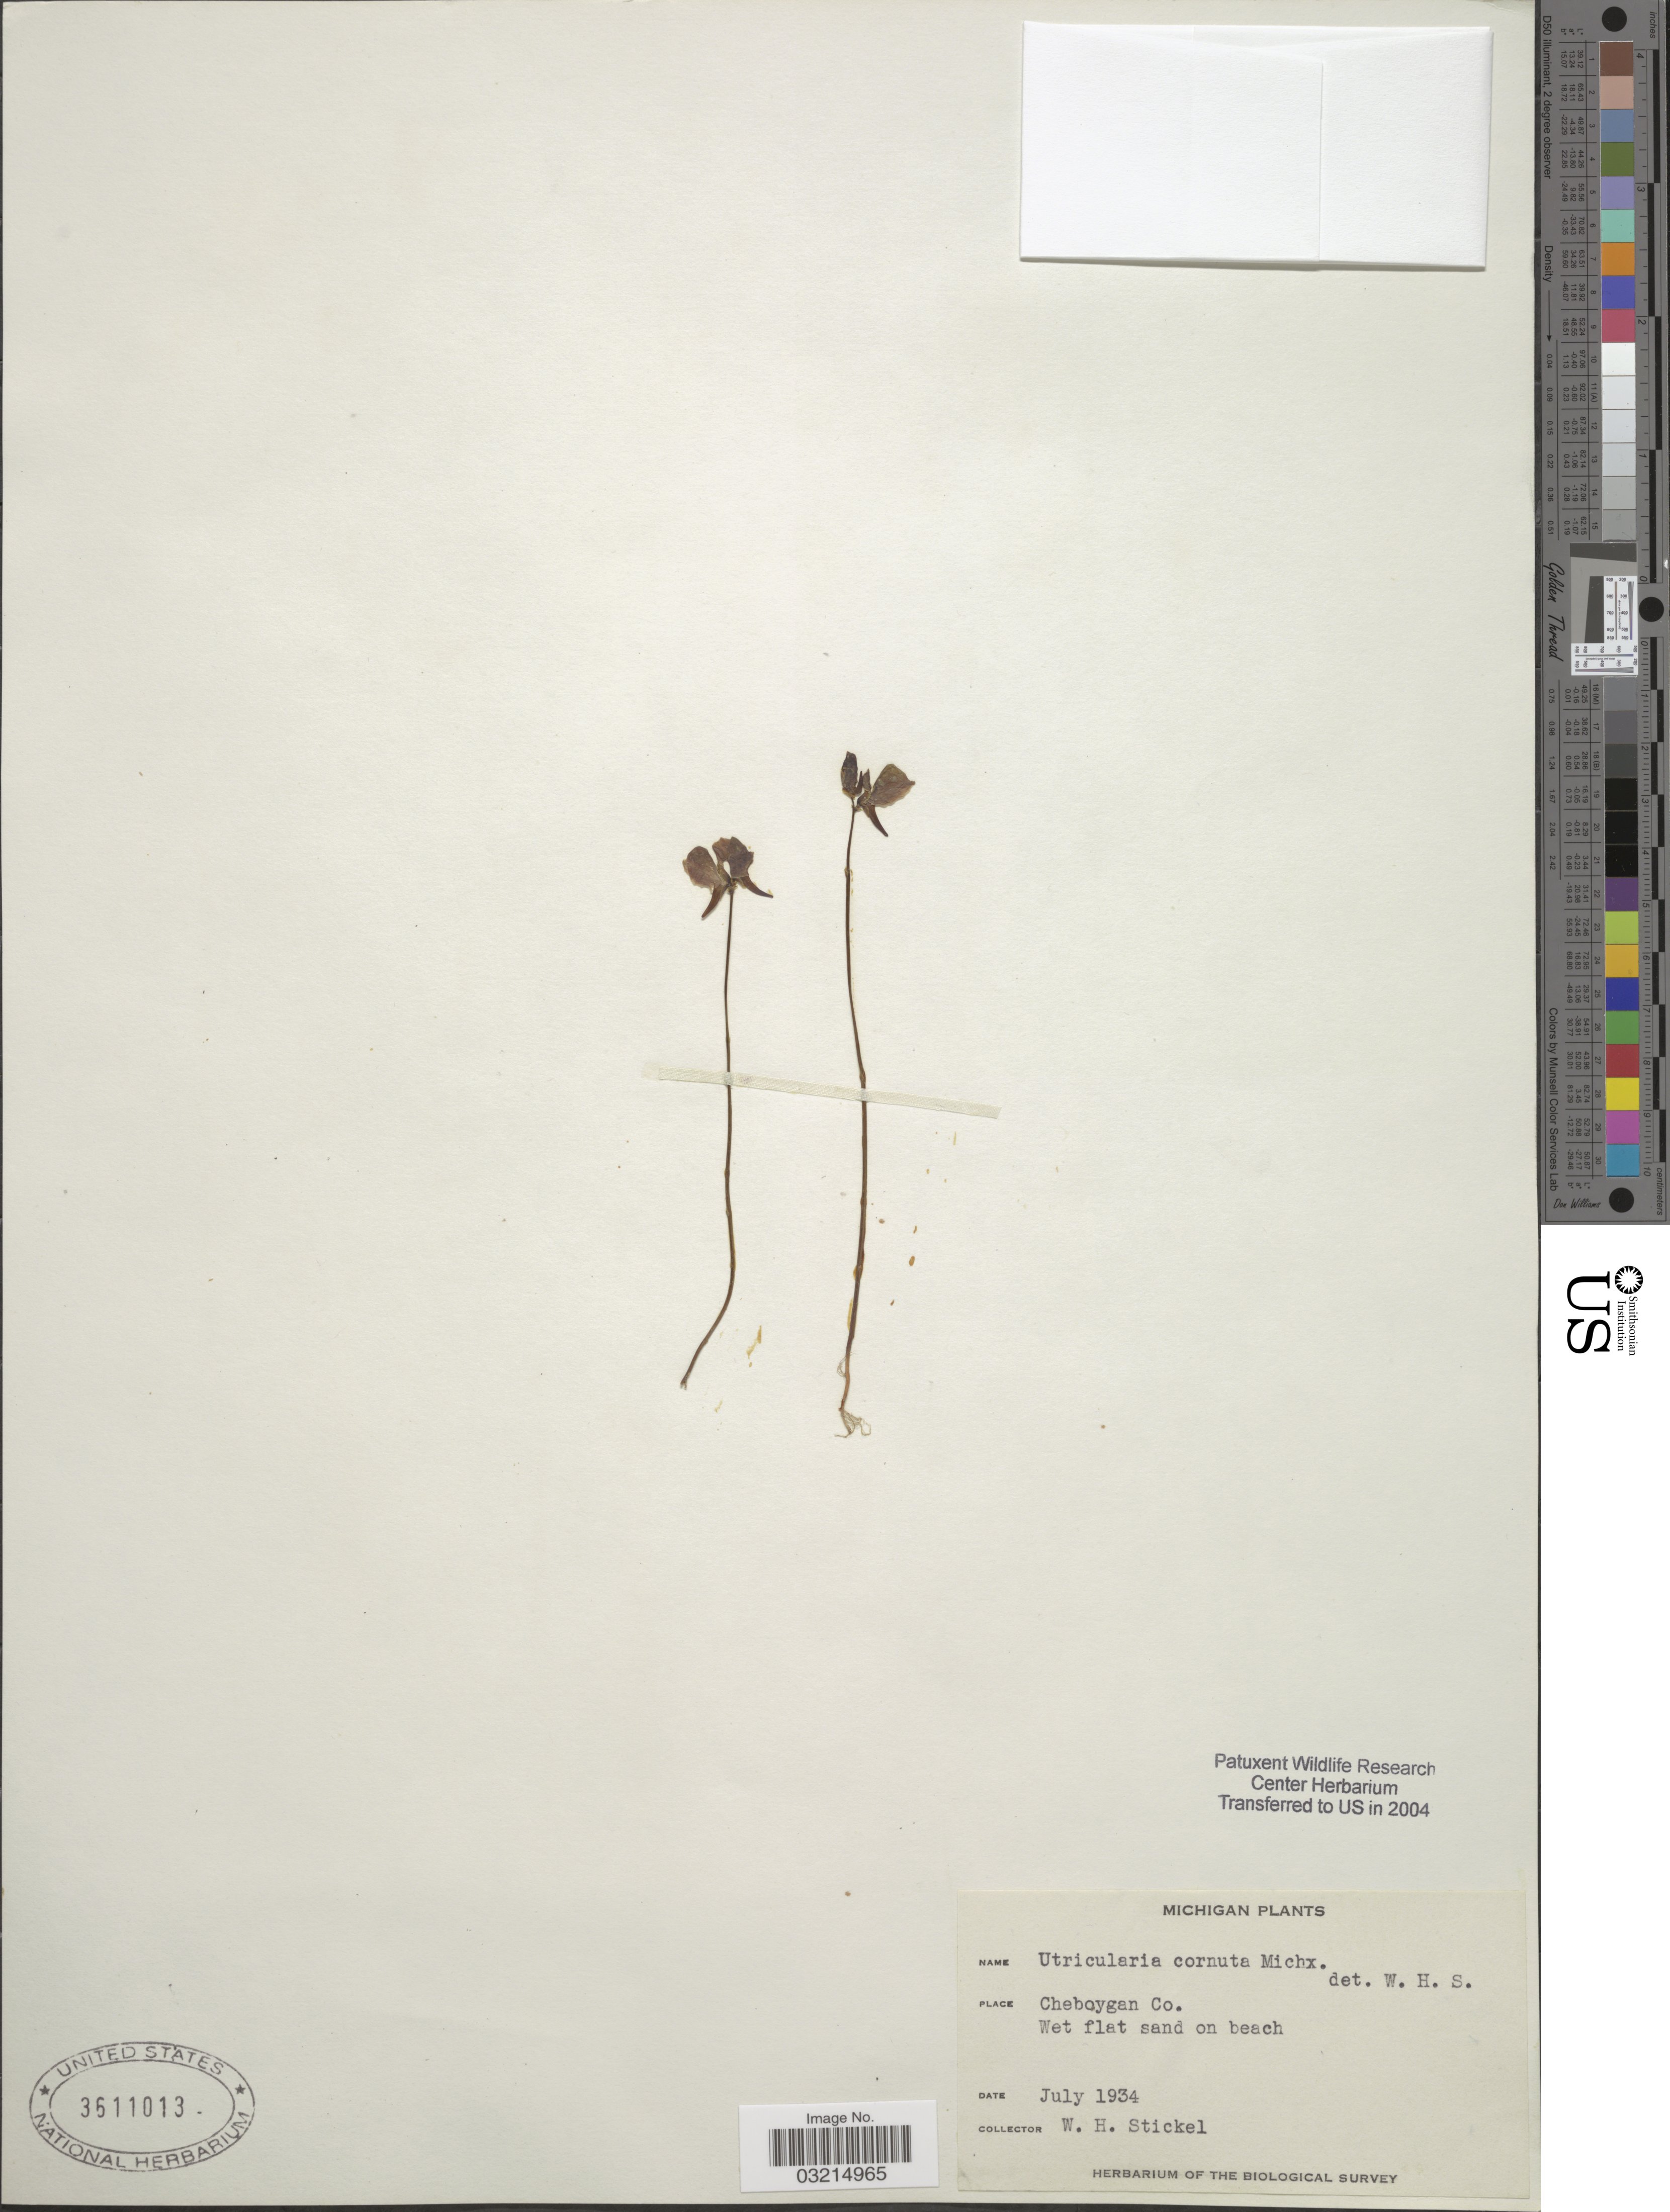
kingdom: Plantae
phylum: Tracheophyta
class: Magnoliopsida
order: Lamiales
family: Lentibulariaceae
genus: Utricularia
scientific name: Utricularia cornuta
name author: Michx.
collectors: W. Stickel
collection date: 1934-07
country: United States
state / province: Michigan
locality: Cheboygan Co.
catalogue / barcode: US 3611013